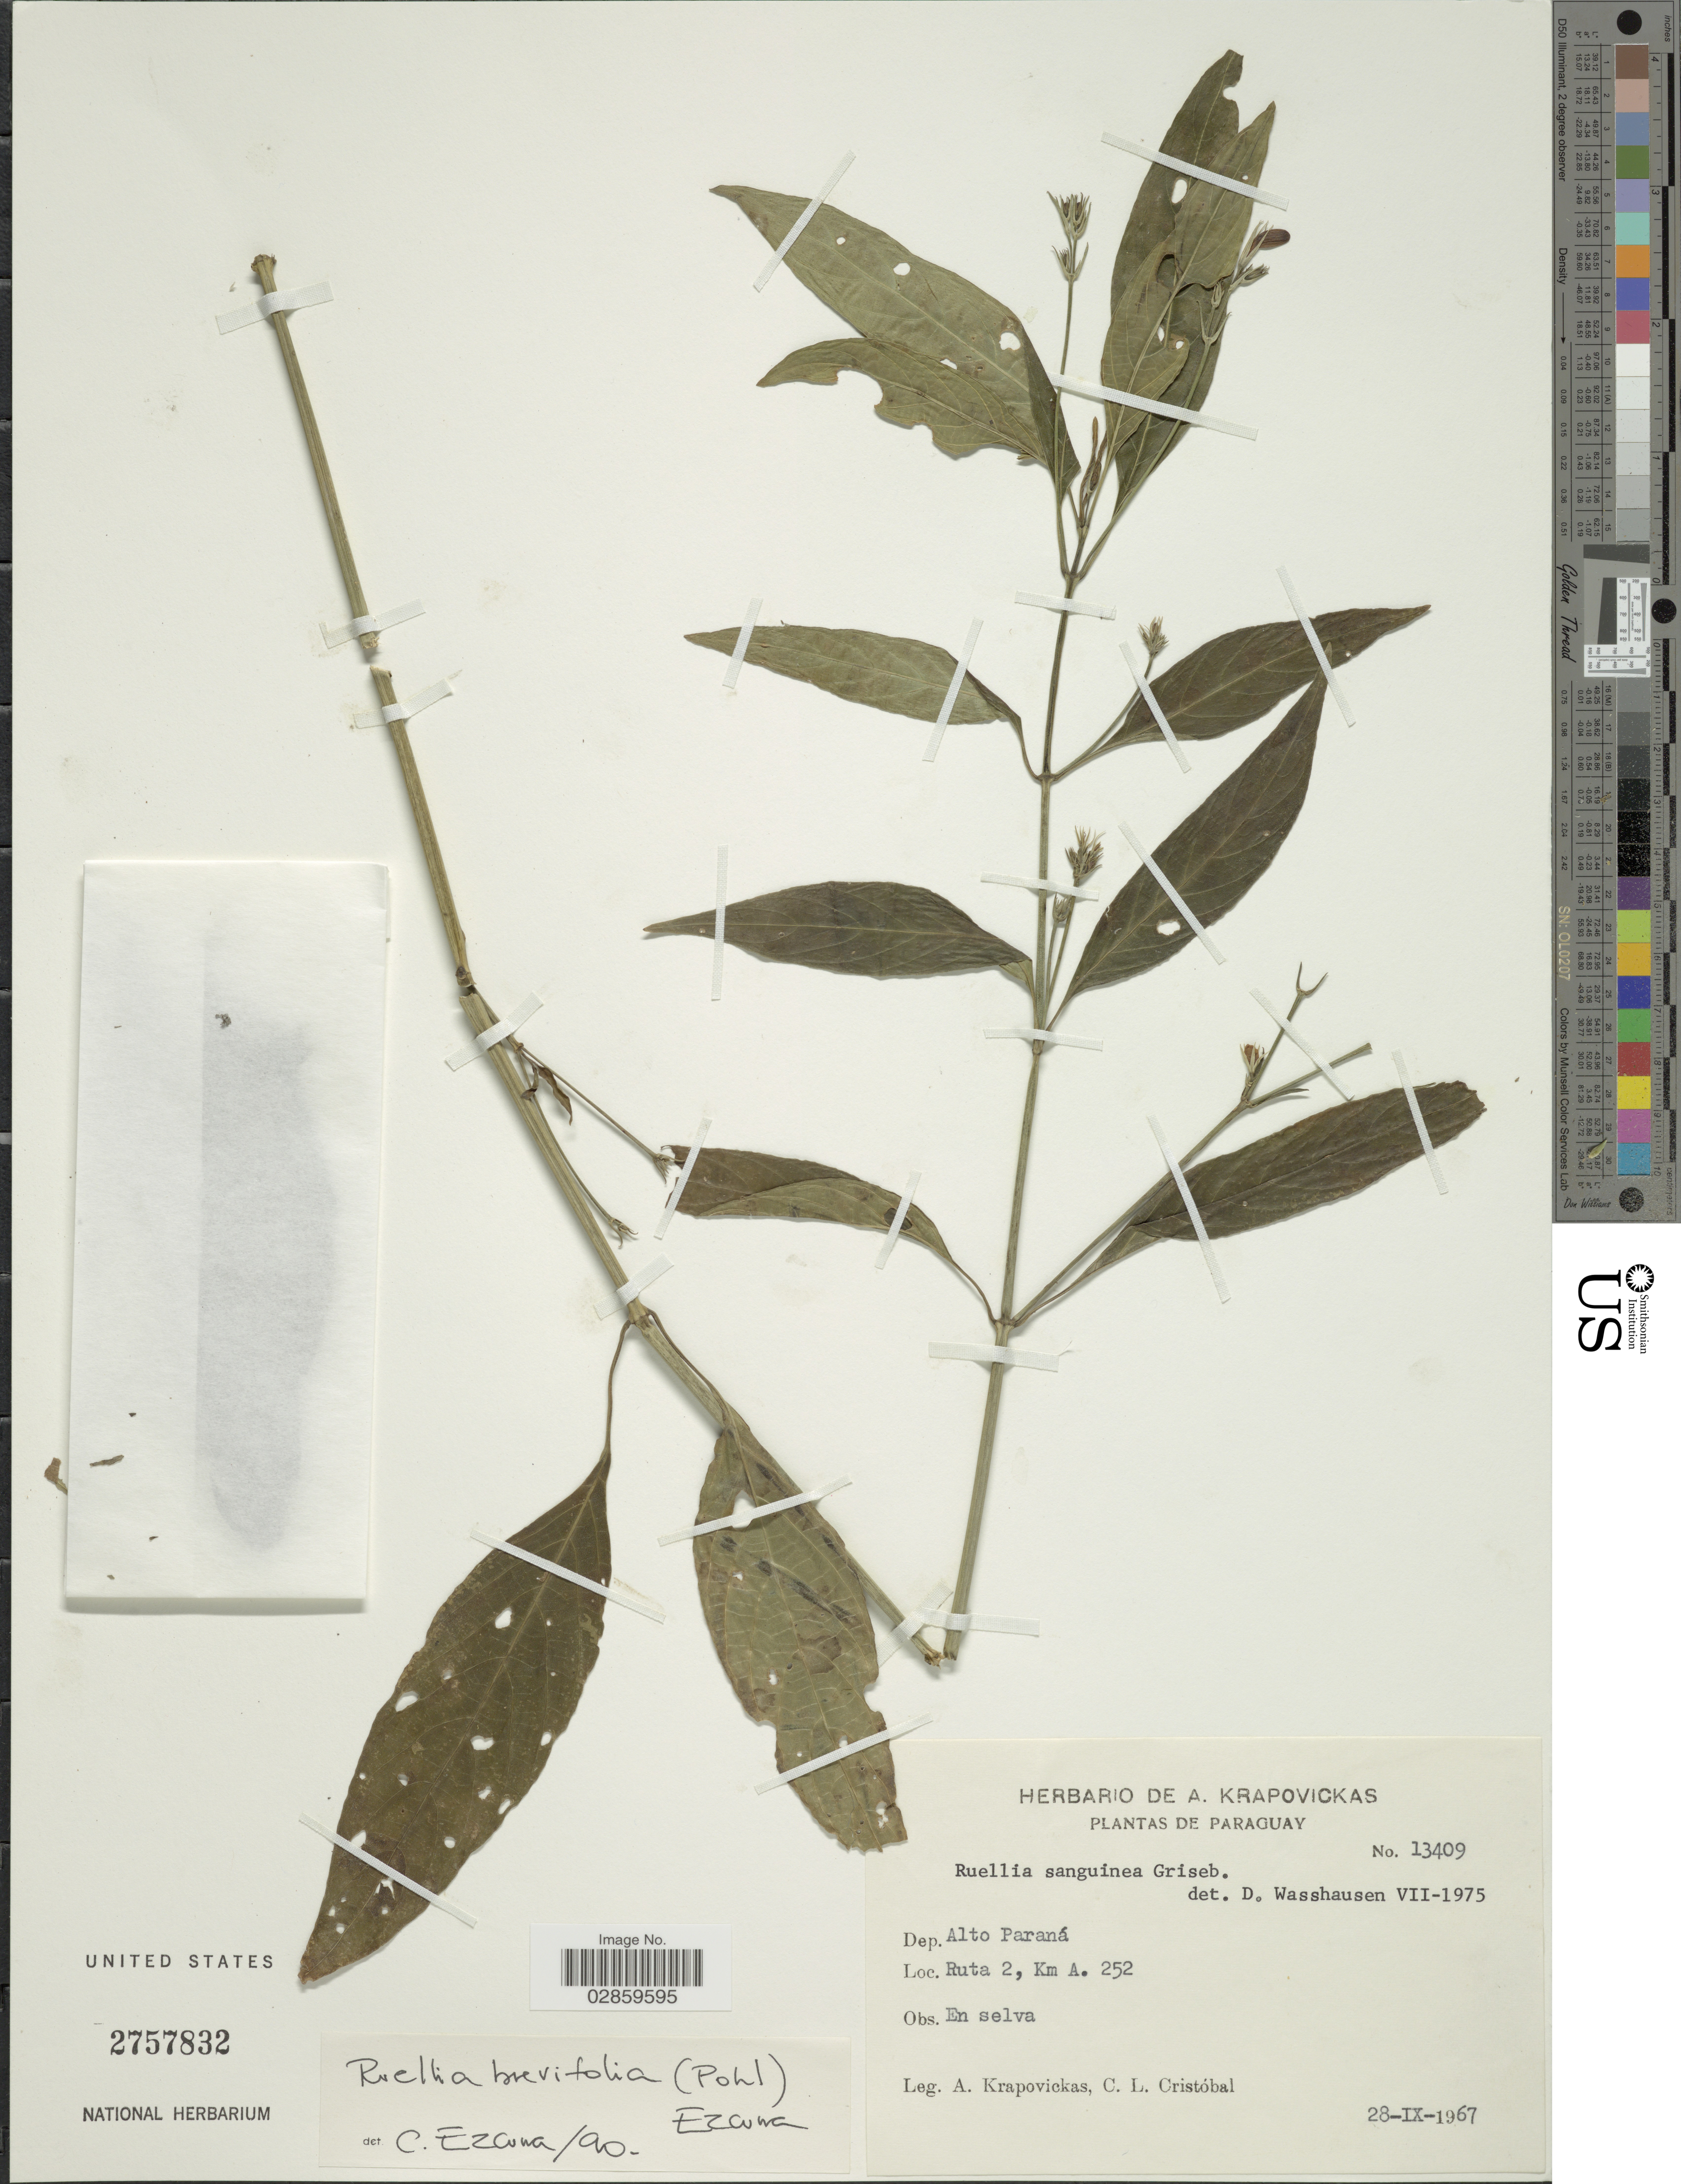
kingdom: Plantae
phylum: Tracheophyta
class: Magnoliopsida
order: Lamiales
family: Acanthaceae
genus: Ruellia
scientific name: Ruellia brevifolia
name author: (Pohl) C. Ezcurra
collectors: A. Krapovickas & C. L. Cristóbal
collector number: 13409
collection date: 1967-09-28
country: Paraguay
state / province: Alto Parana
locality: Dep. Alto Paraná. Ruta 2, Km A. 252.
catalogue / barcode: US 2757832